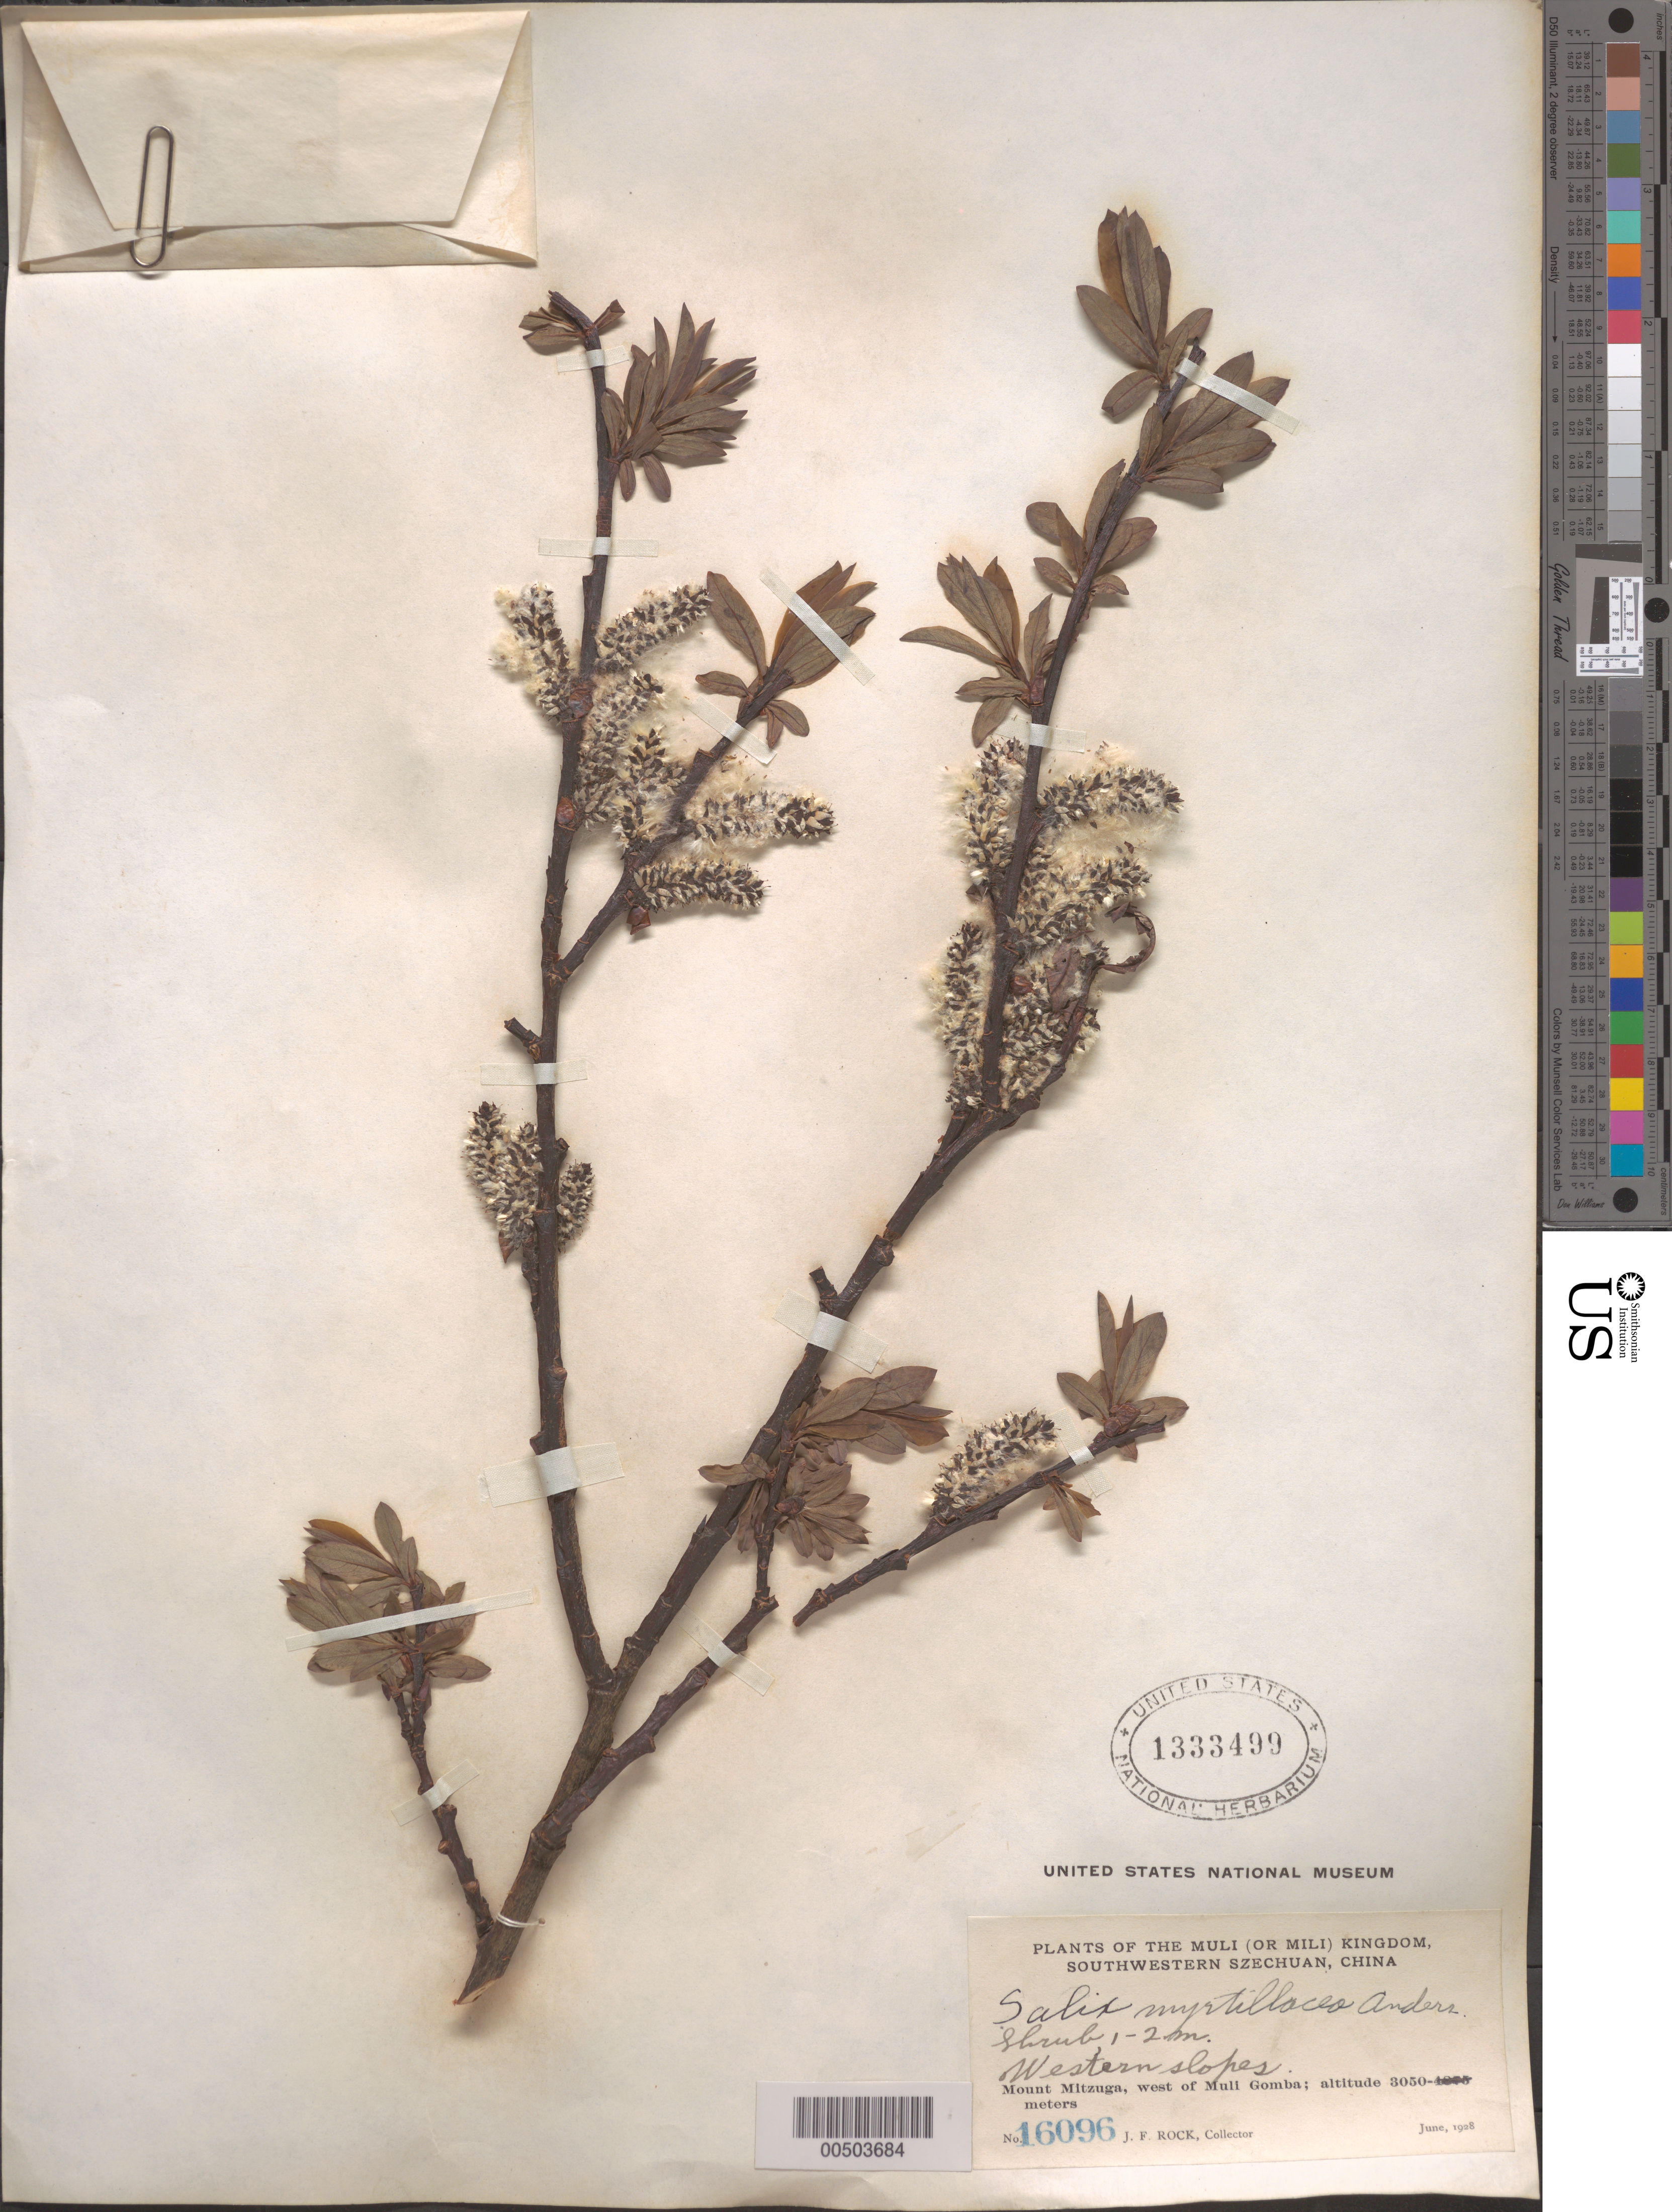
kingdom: Plantae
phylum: Tracheophyta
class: Magnoliopsida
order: Malpighiales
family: Salicaceae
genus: Salix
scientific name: Salix myrtillacea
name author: Andersson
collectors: J. F. Rock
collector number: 16096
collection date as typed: Jun 1928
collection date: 1928-06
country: China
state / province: Sichuan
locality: Mount Mitzuga, west of Muli Gomba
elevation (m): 3050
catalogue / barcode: US 1333499